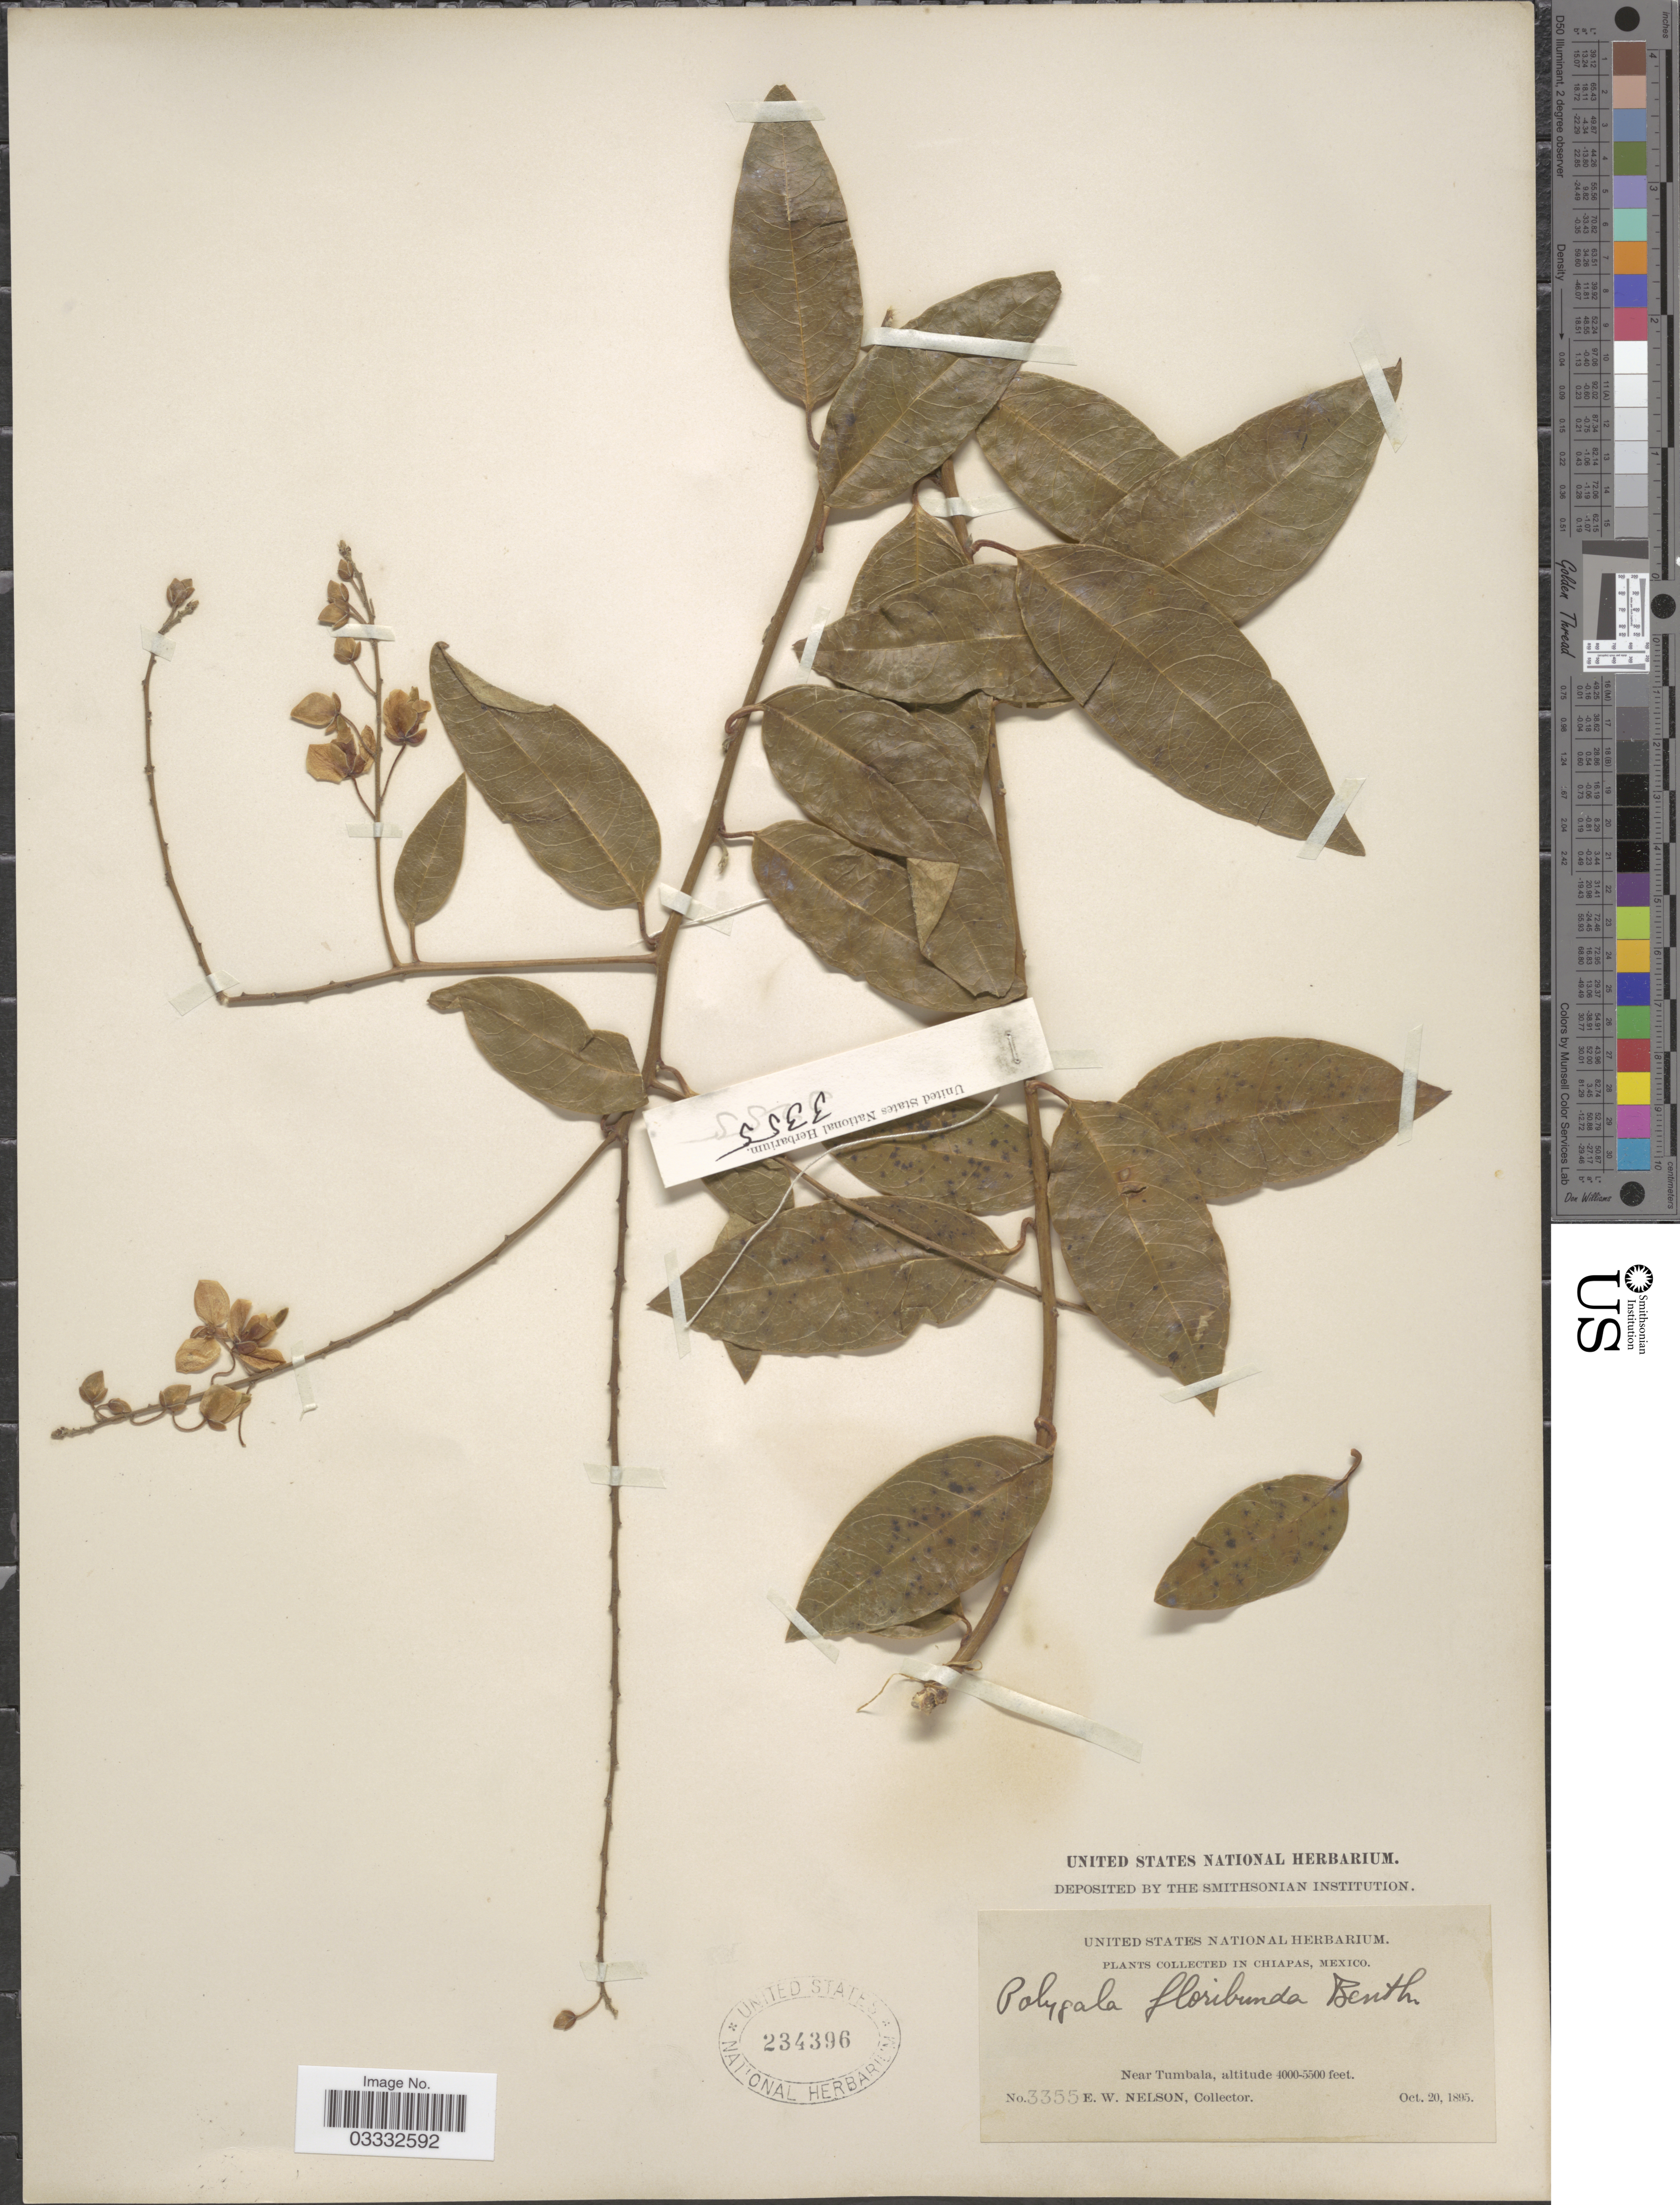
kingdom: Plantae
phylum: Tracheophyta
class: Magnoliopsida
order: Fabales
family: Polygalaceae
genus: Asemeia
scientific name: Asemeia floribunda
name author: (Benth.) J.F.B. Pastore & J.R. Abbott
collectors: E. W. Nelson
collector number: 3355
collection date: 1895-10-20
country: Mexico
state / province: Chiapas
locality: Near Tumbala.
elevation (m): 1219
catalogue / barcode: US 234396